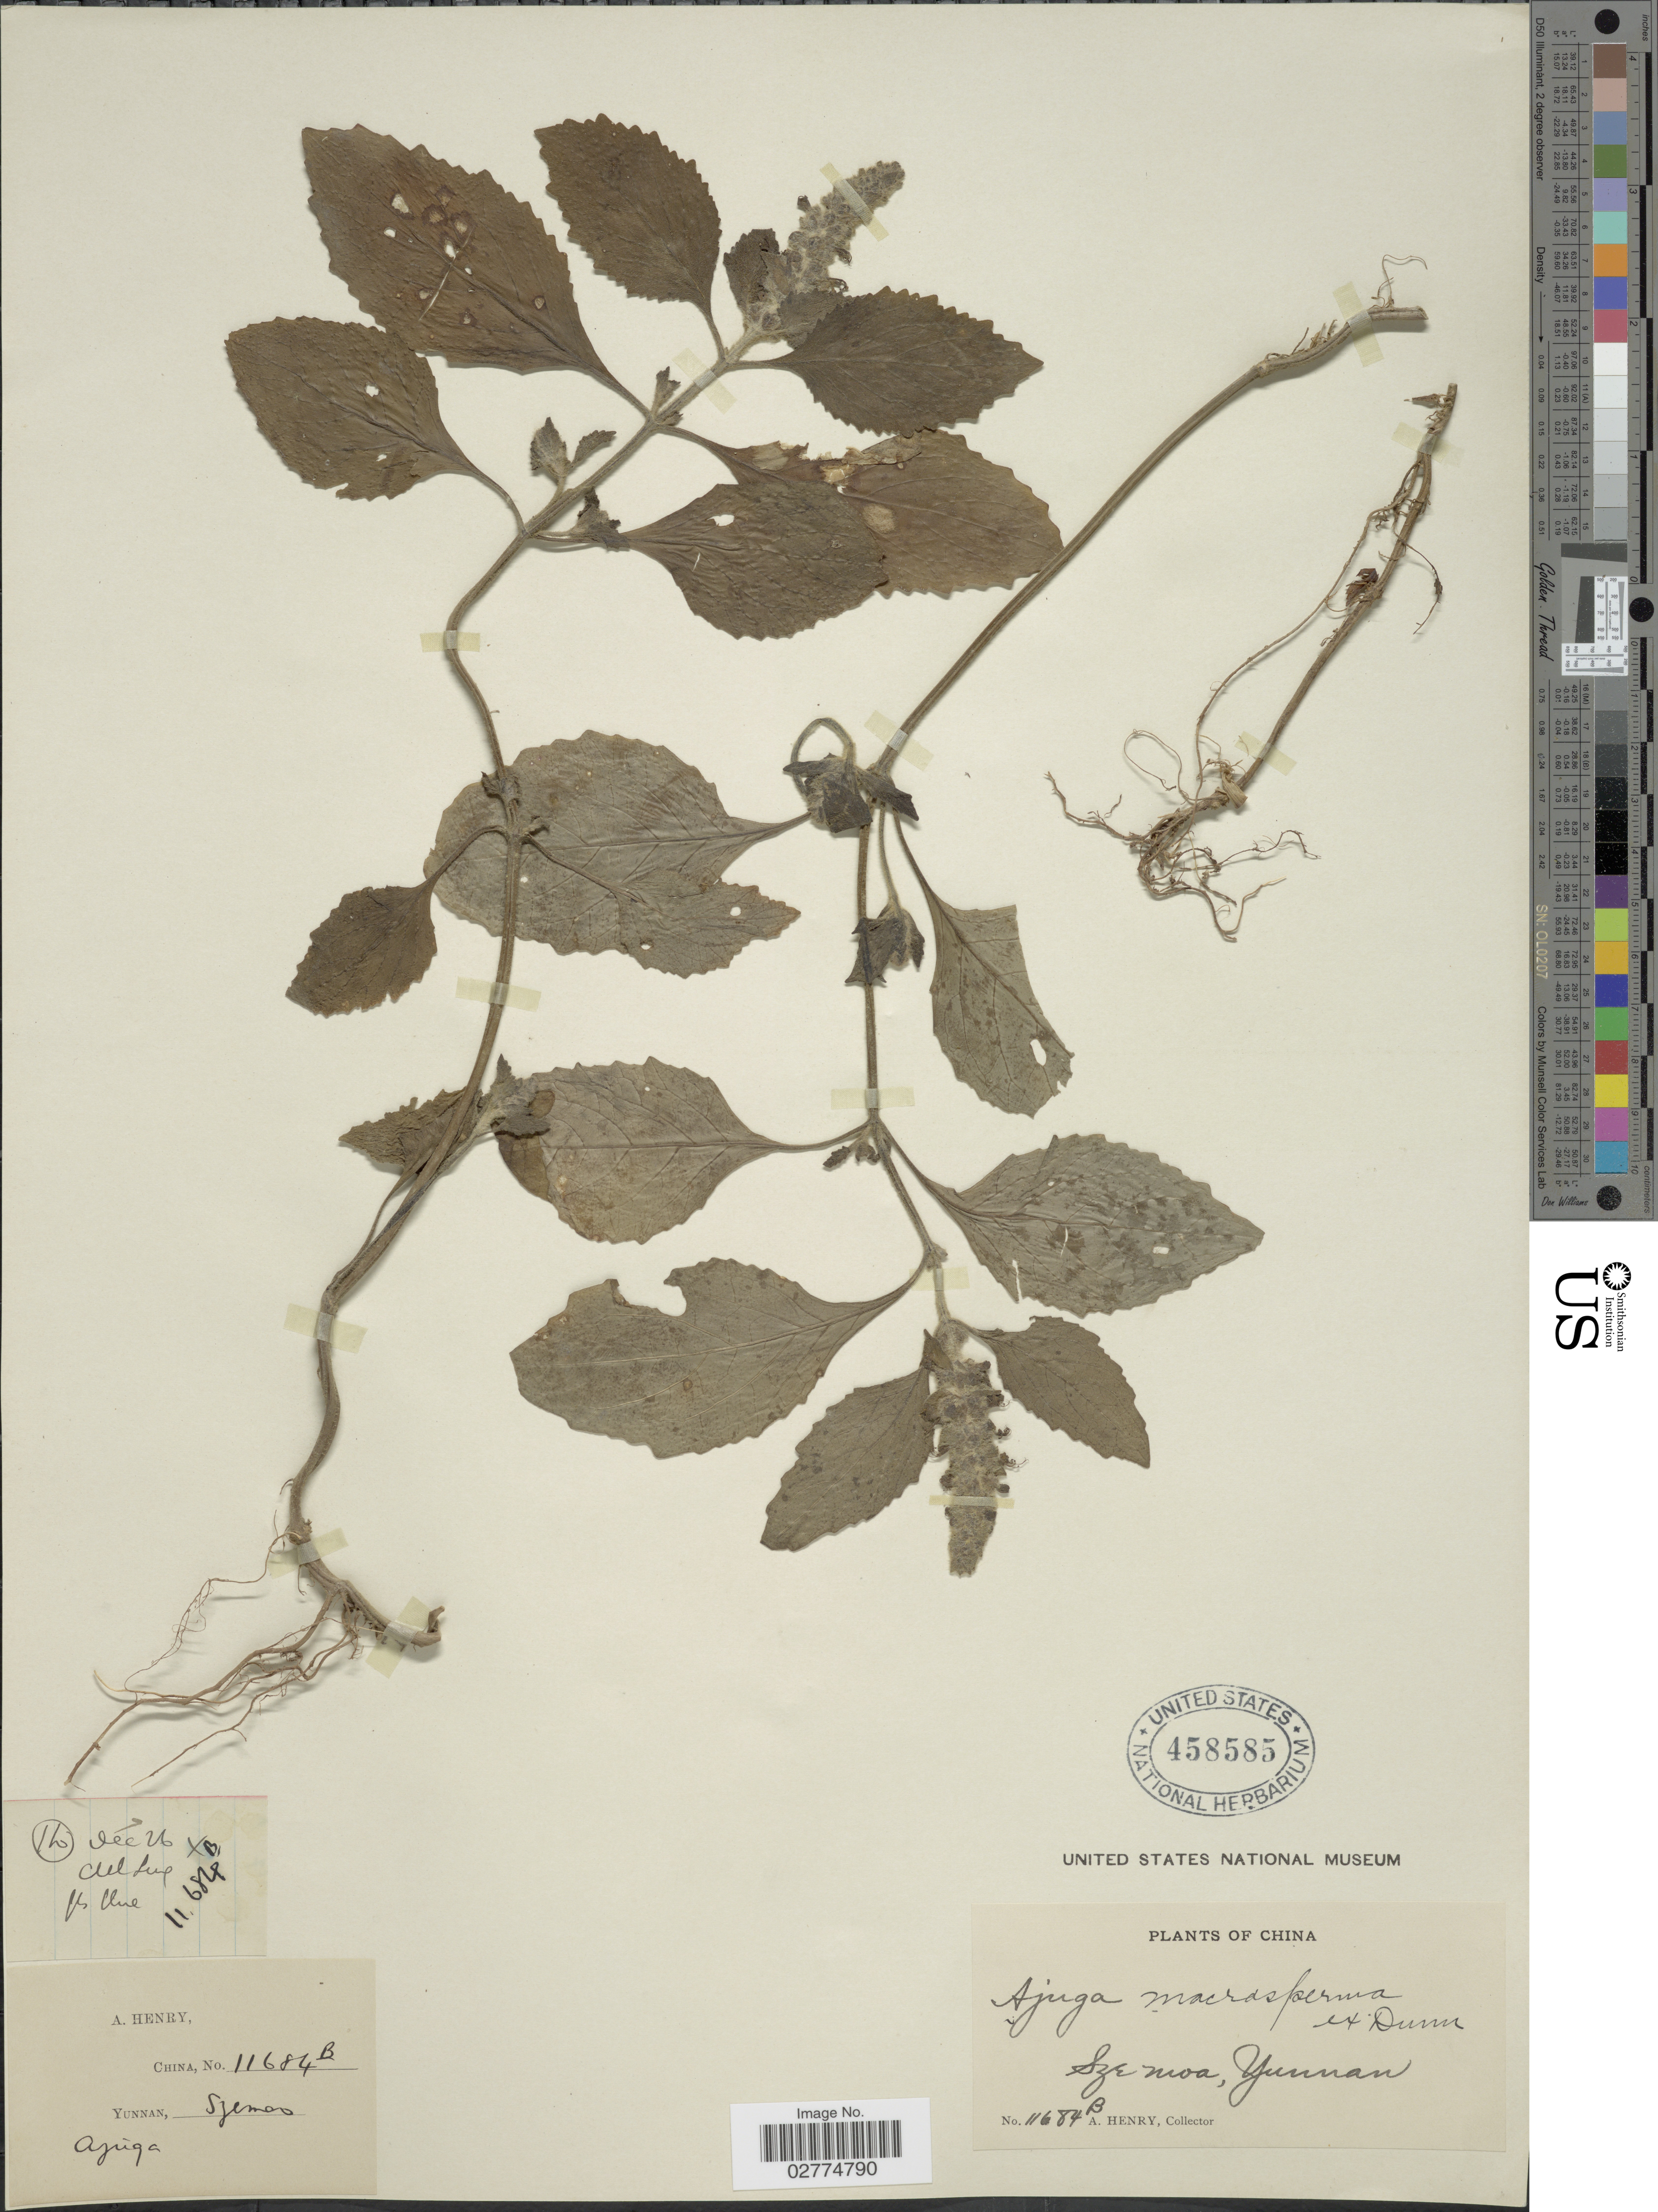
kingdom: Plantae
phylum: Tracheophyta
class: Magnoliopsida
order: Lamiales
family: Lamiaceae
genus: Ajuga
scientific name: Ajuga macrosperma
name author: Wall.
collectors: A. Henry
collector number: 11684 B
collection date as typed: Transcribed d/m/y: /12/26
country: China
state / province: Yunnan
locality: Szemoa.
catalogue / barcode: US 458585